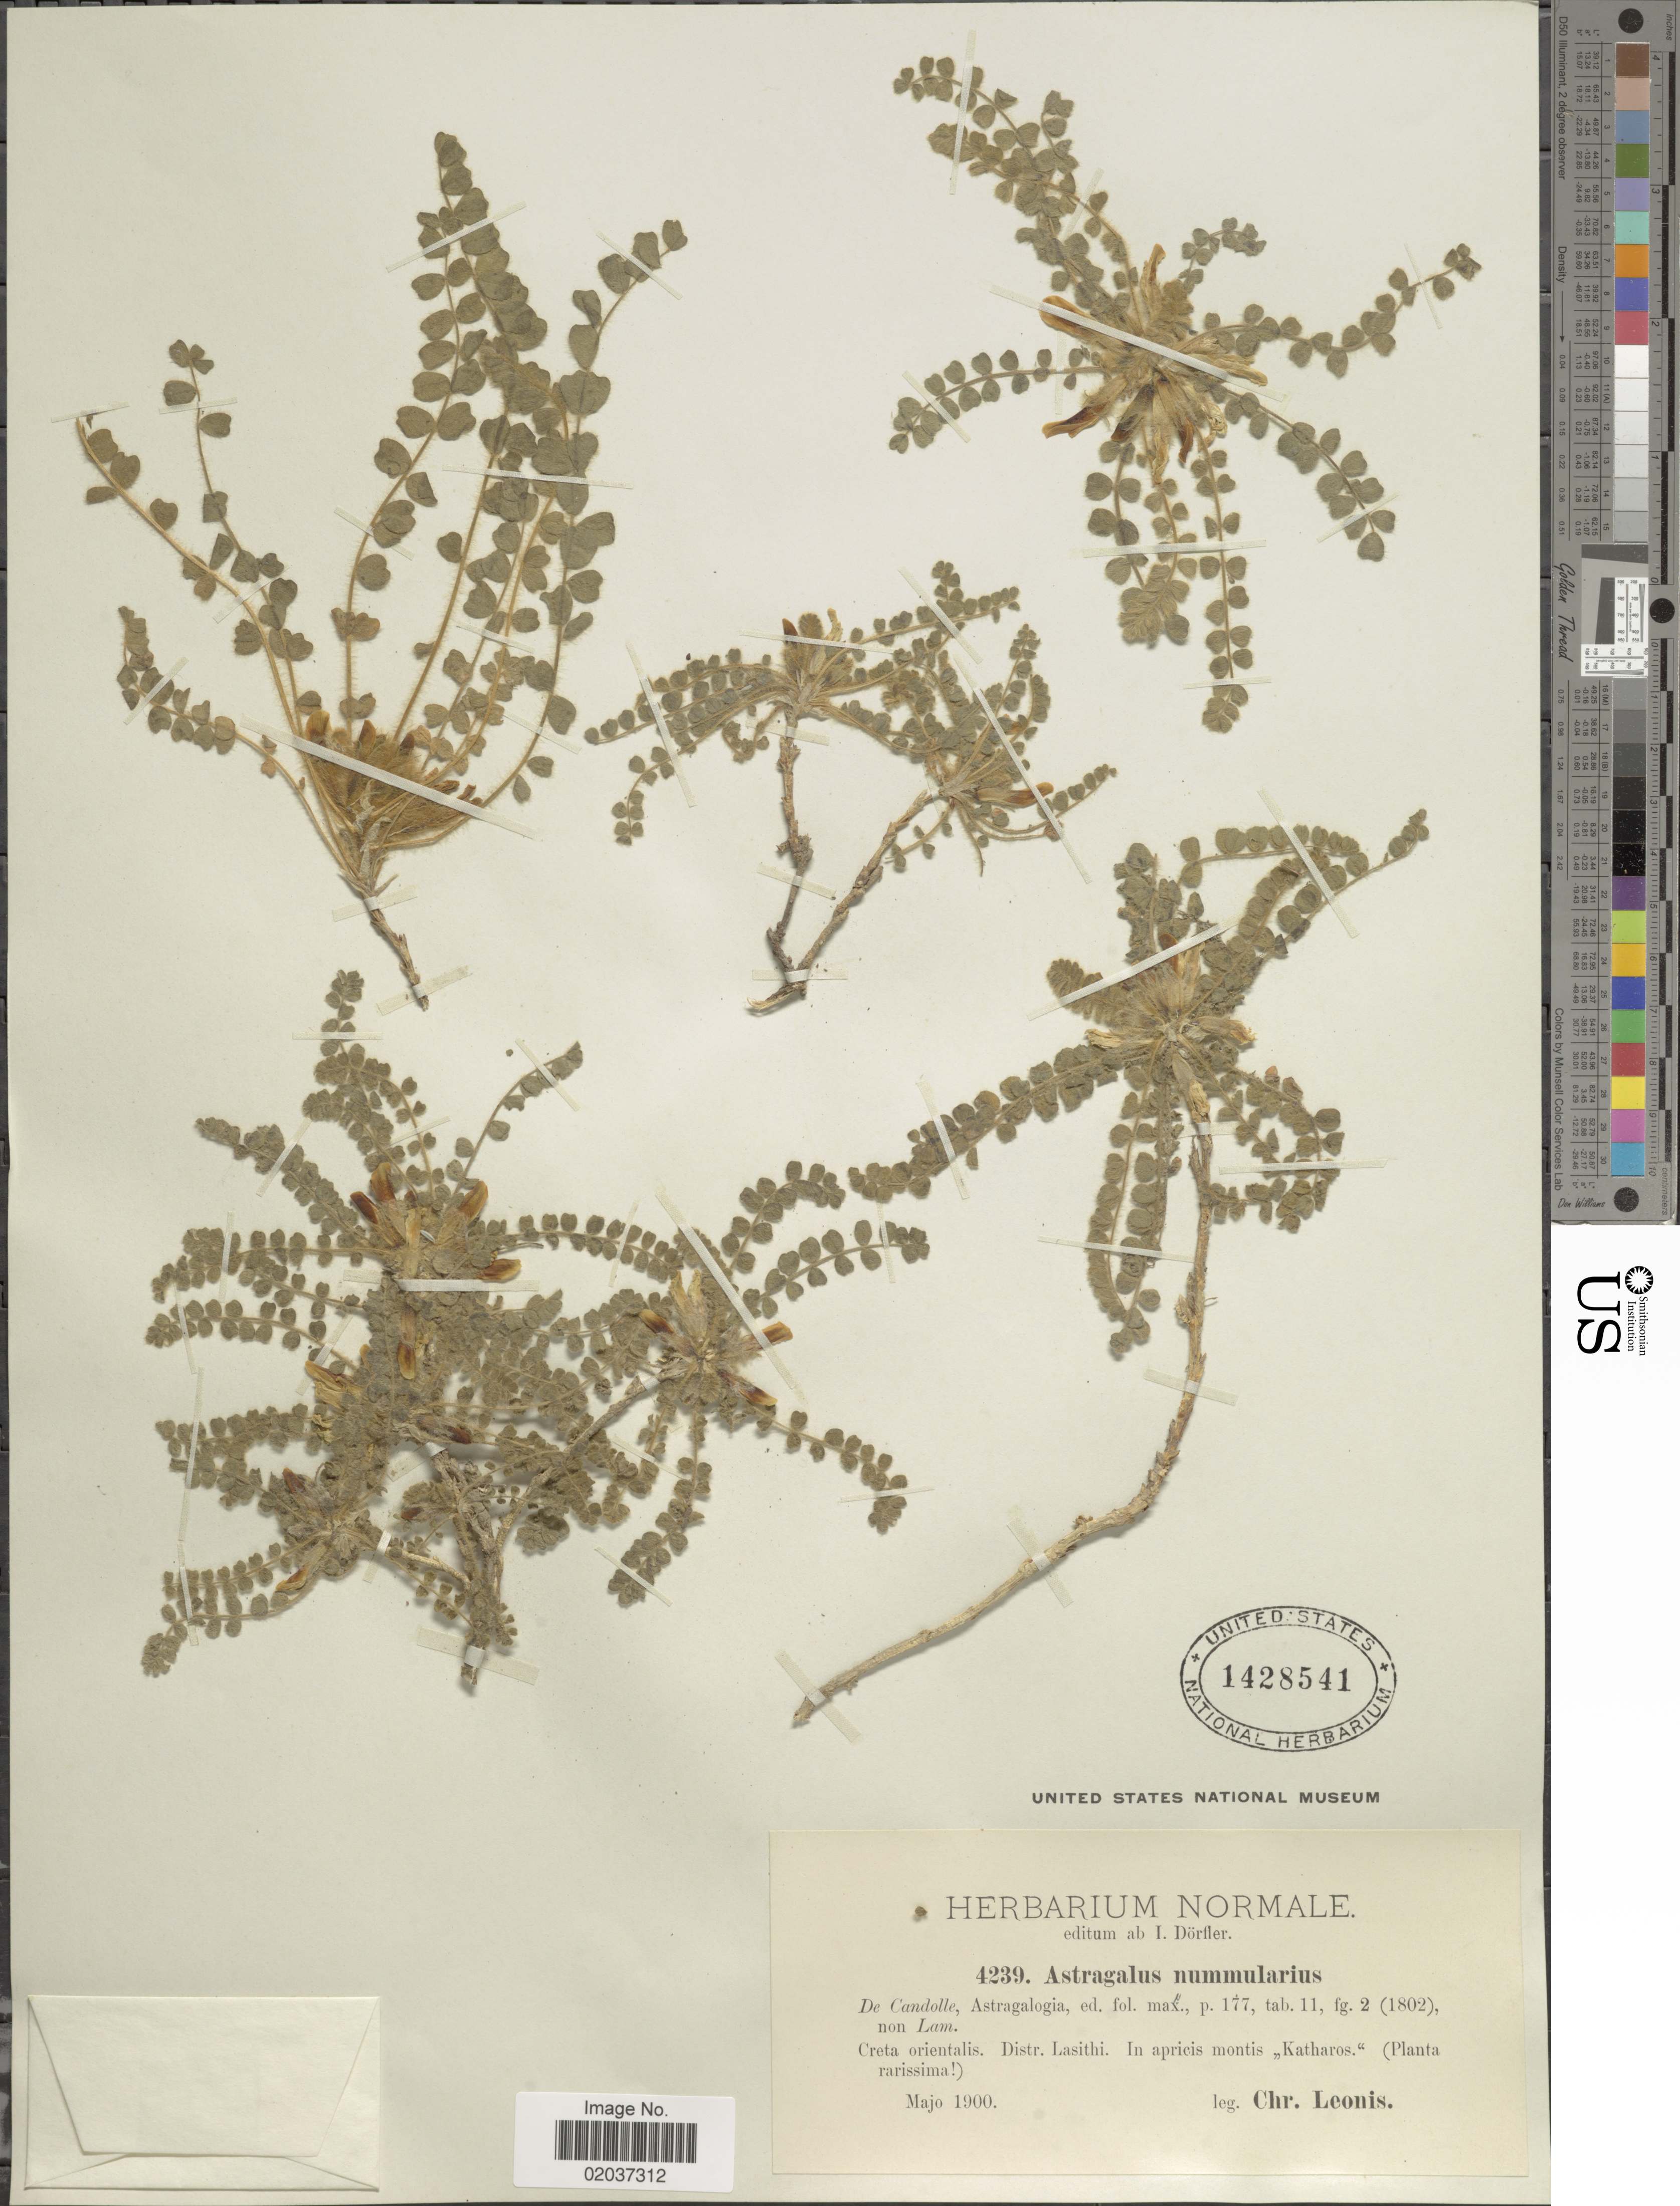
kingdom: Plantae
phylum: Tracheophyta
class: Magnoliopsida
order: Fabales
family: Fabaceae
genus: Astragalus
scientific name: Astragalus nummularioides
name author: Desf.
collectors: C. Leonis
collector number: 4239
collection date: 1900-05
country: Greece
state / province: Crete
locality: De Candolle, Atragalogia, Creta orientalis, Distr., Lasithi, In apricis, Ktharos (Planta rarissima)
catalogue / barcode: US 1428541